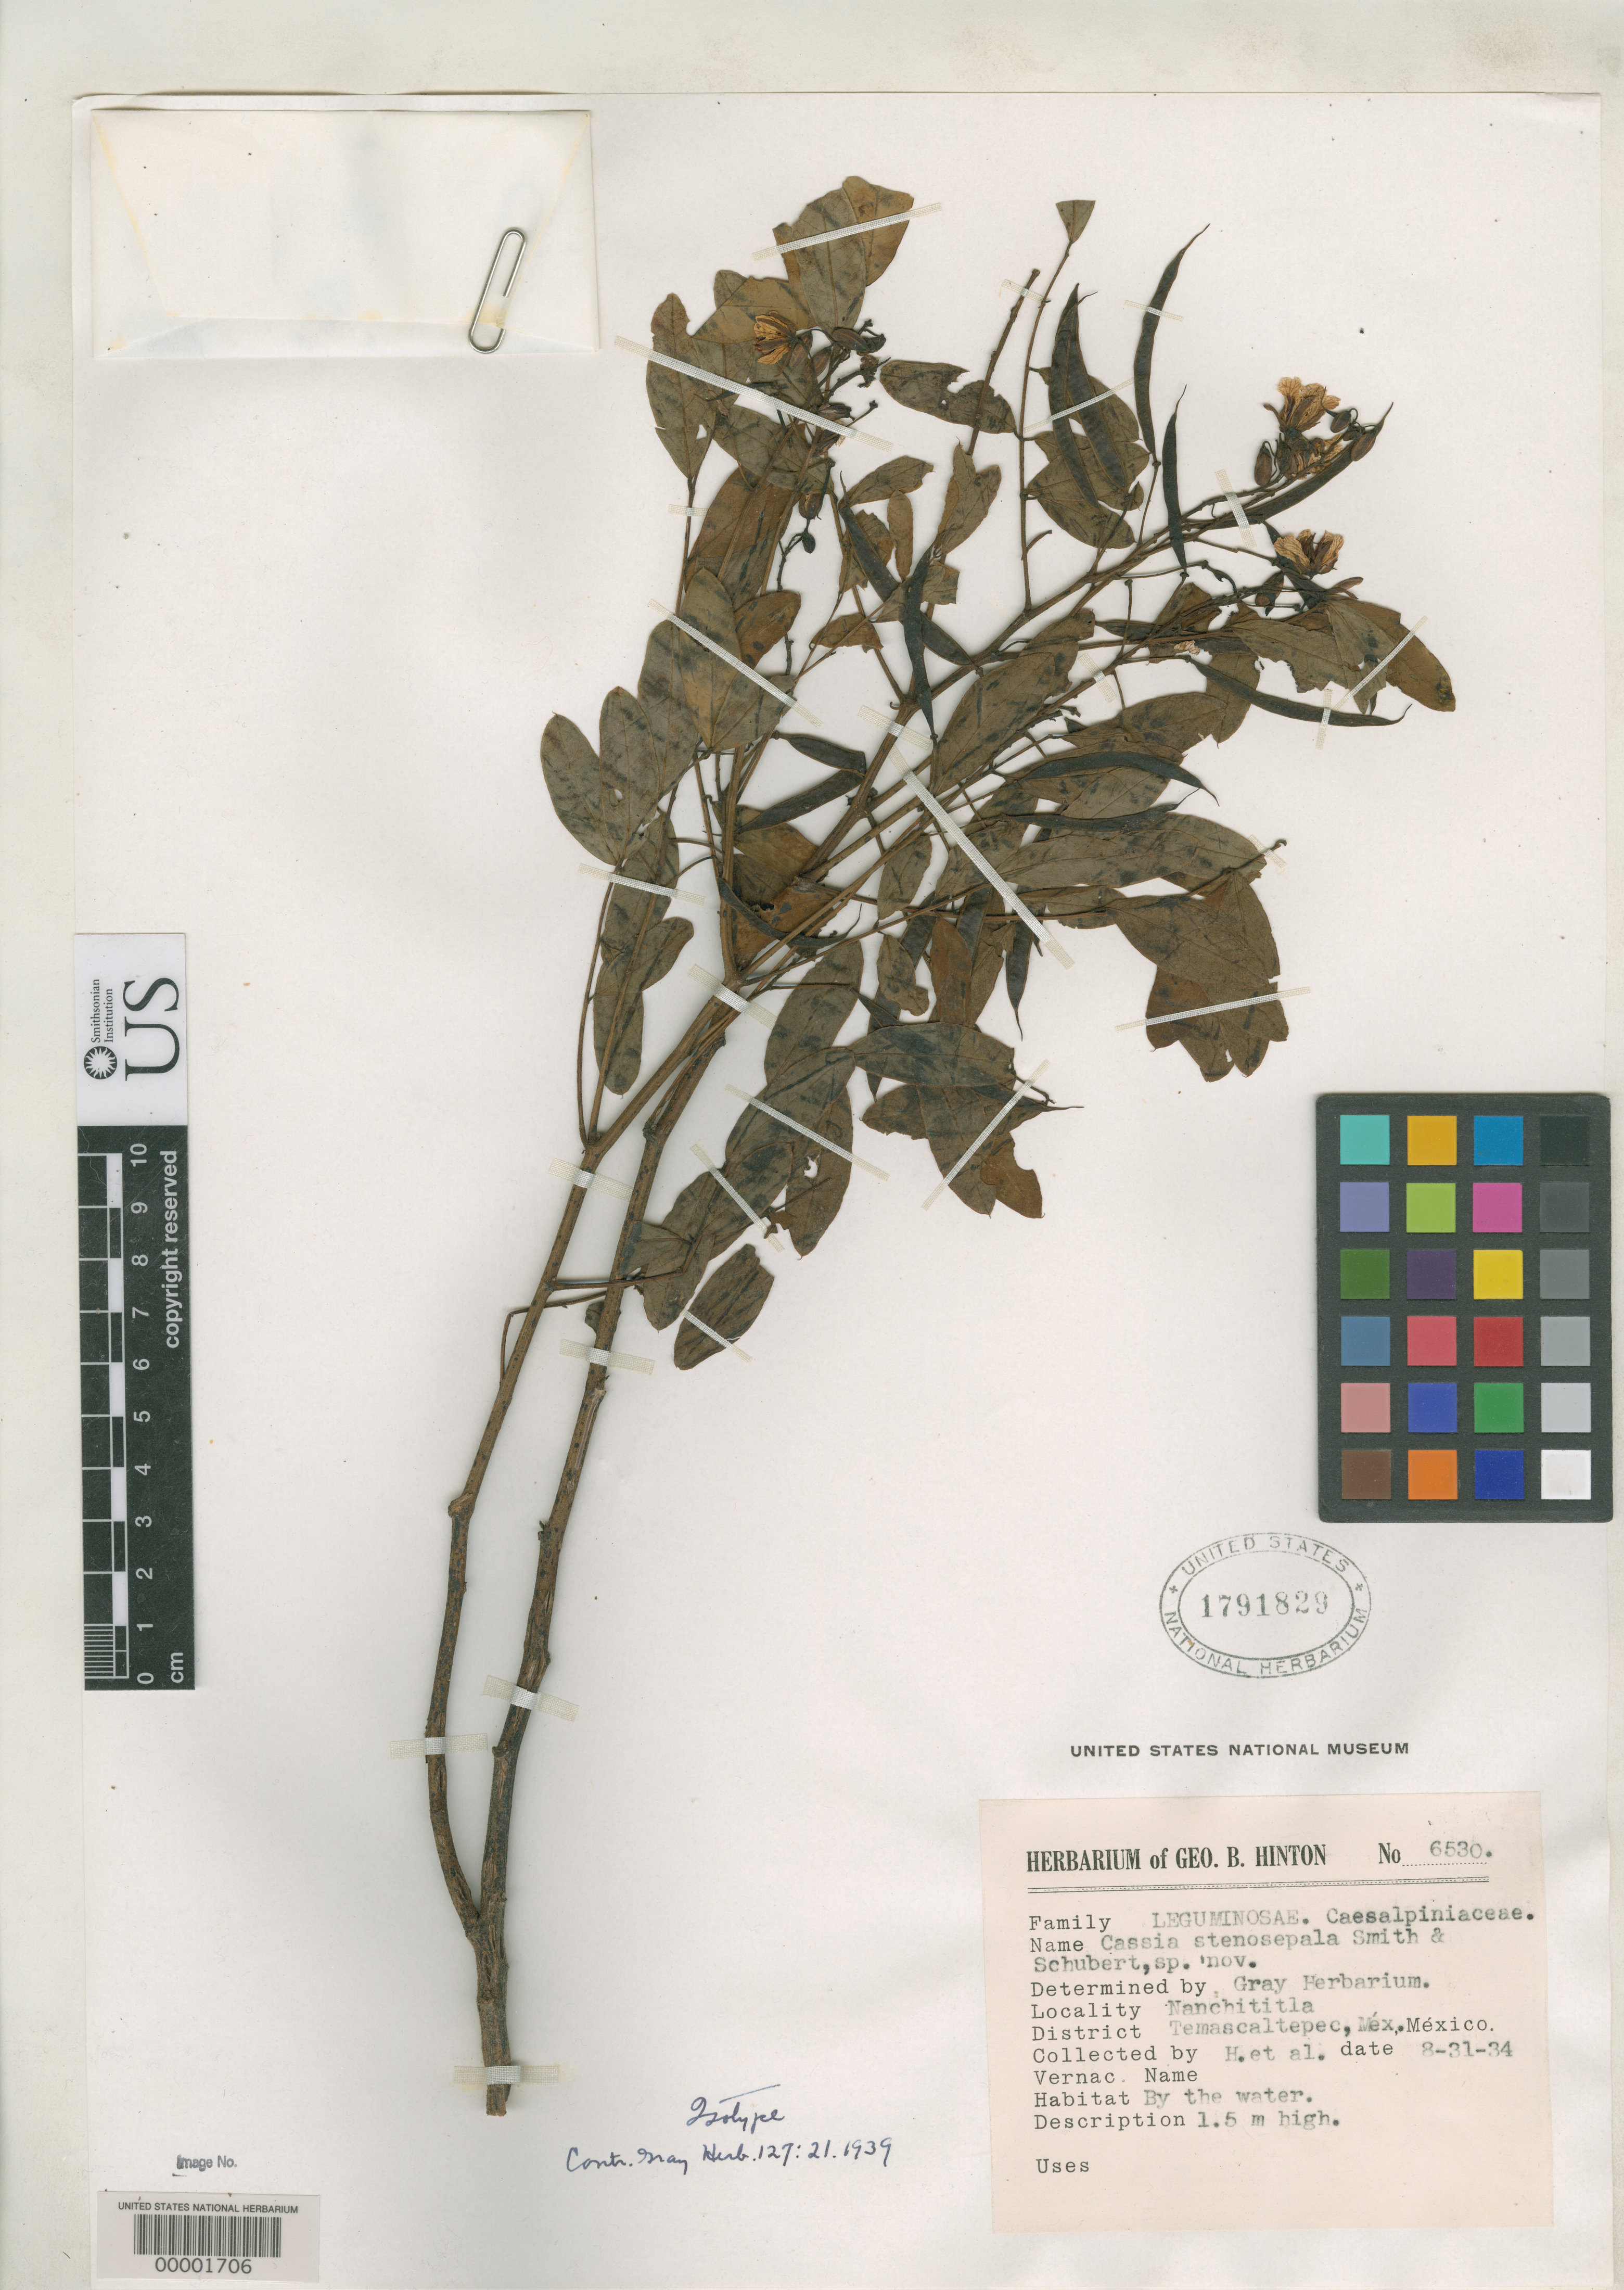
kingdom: Plantae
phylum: Tracheophyta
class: Magnoliopsida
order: Fabales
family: Fabaceae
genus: Cassia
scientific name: Cassia stenosepala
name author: L.B. Sm. & B.G. Schub.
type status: Isotype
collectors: G. B. Hinton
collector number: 6530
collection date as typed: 31 Aug 1934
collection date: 1934-08-31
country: Mexico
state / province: México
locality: Temascaltepec, Nanchititla.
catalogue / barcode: US 1791829